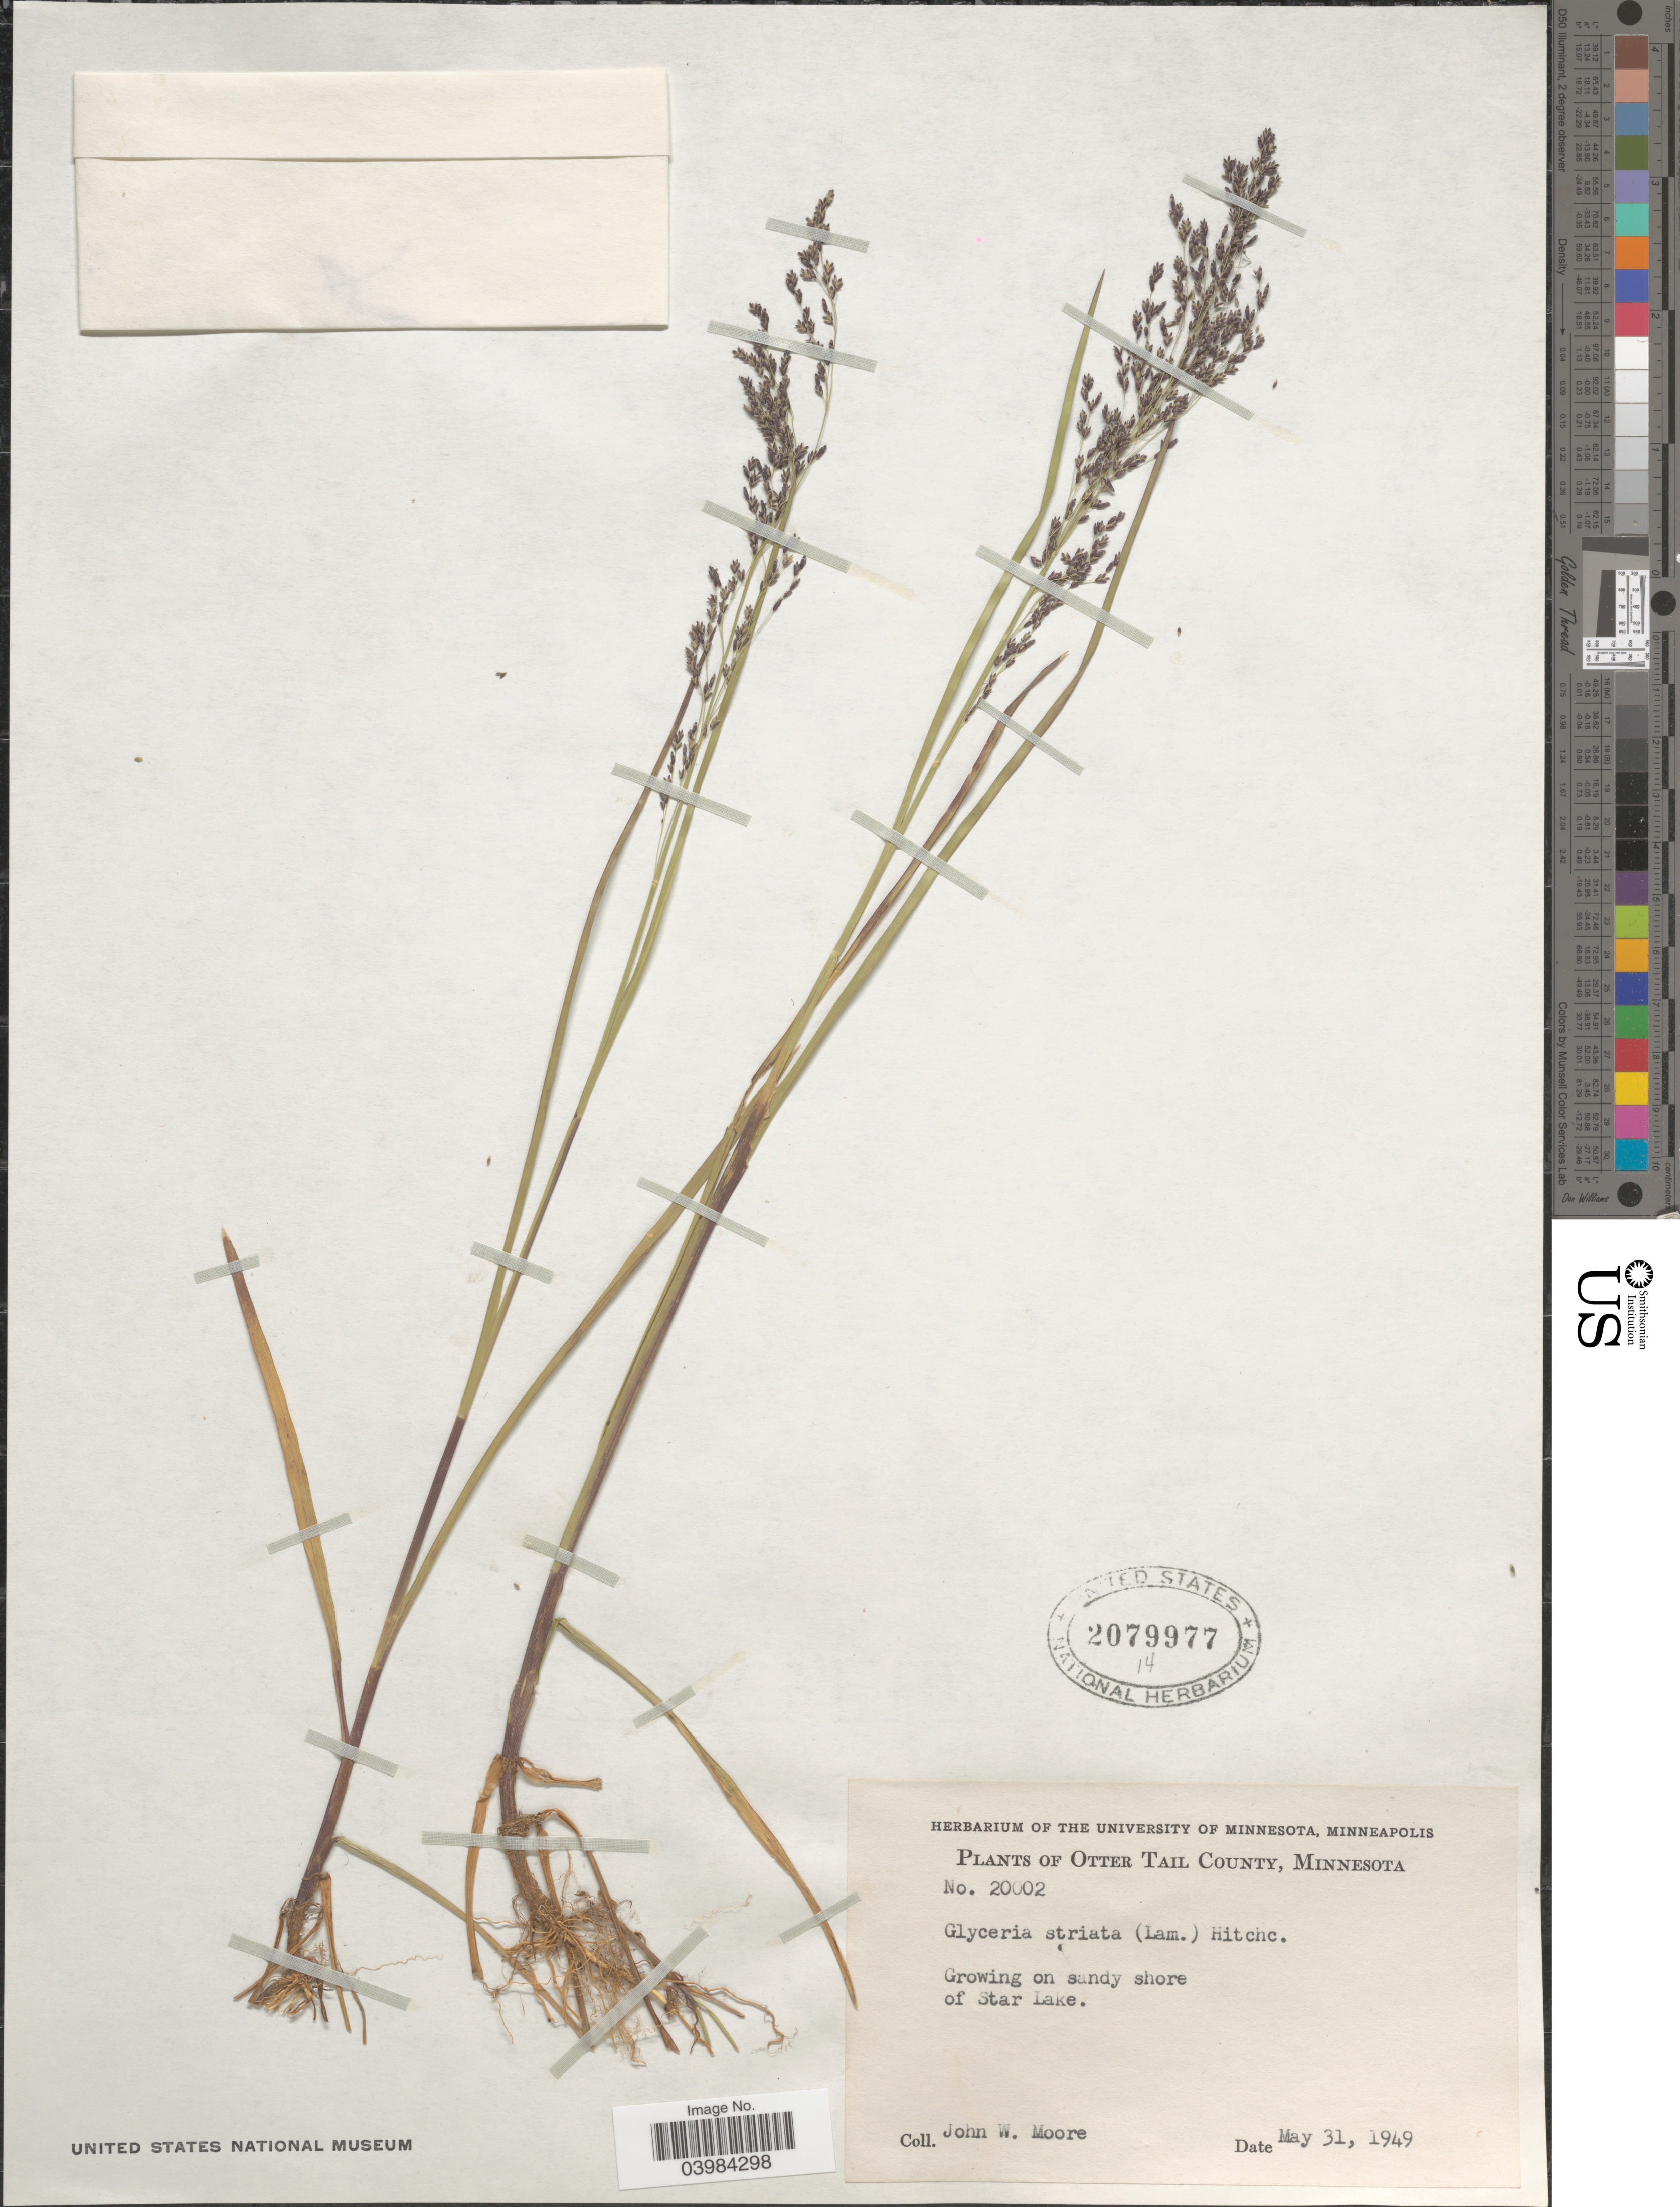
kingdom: Plantae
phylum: Tracheophyta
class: Liliopsida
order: Poales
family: Poaceae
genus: Glyceria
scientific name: Glyceria striata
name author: (Lam.) Hitchc.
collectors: J. Moore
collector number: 20002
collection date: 1949-05-31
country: United States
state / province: Minnesota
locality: Otter Tail County. Sandy shore of Star Lake.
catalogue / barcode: US 2079977